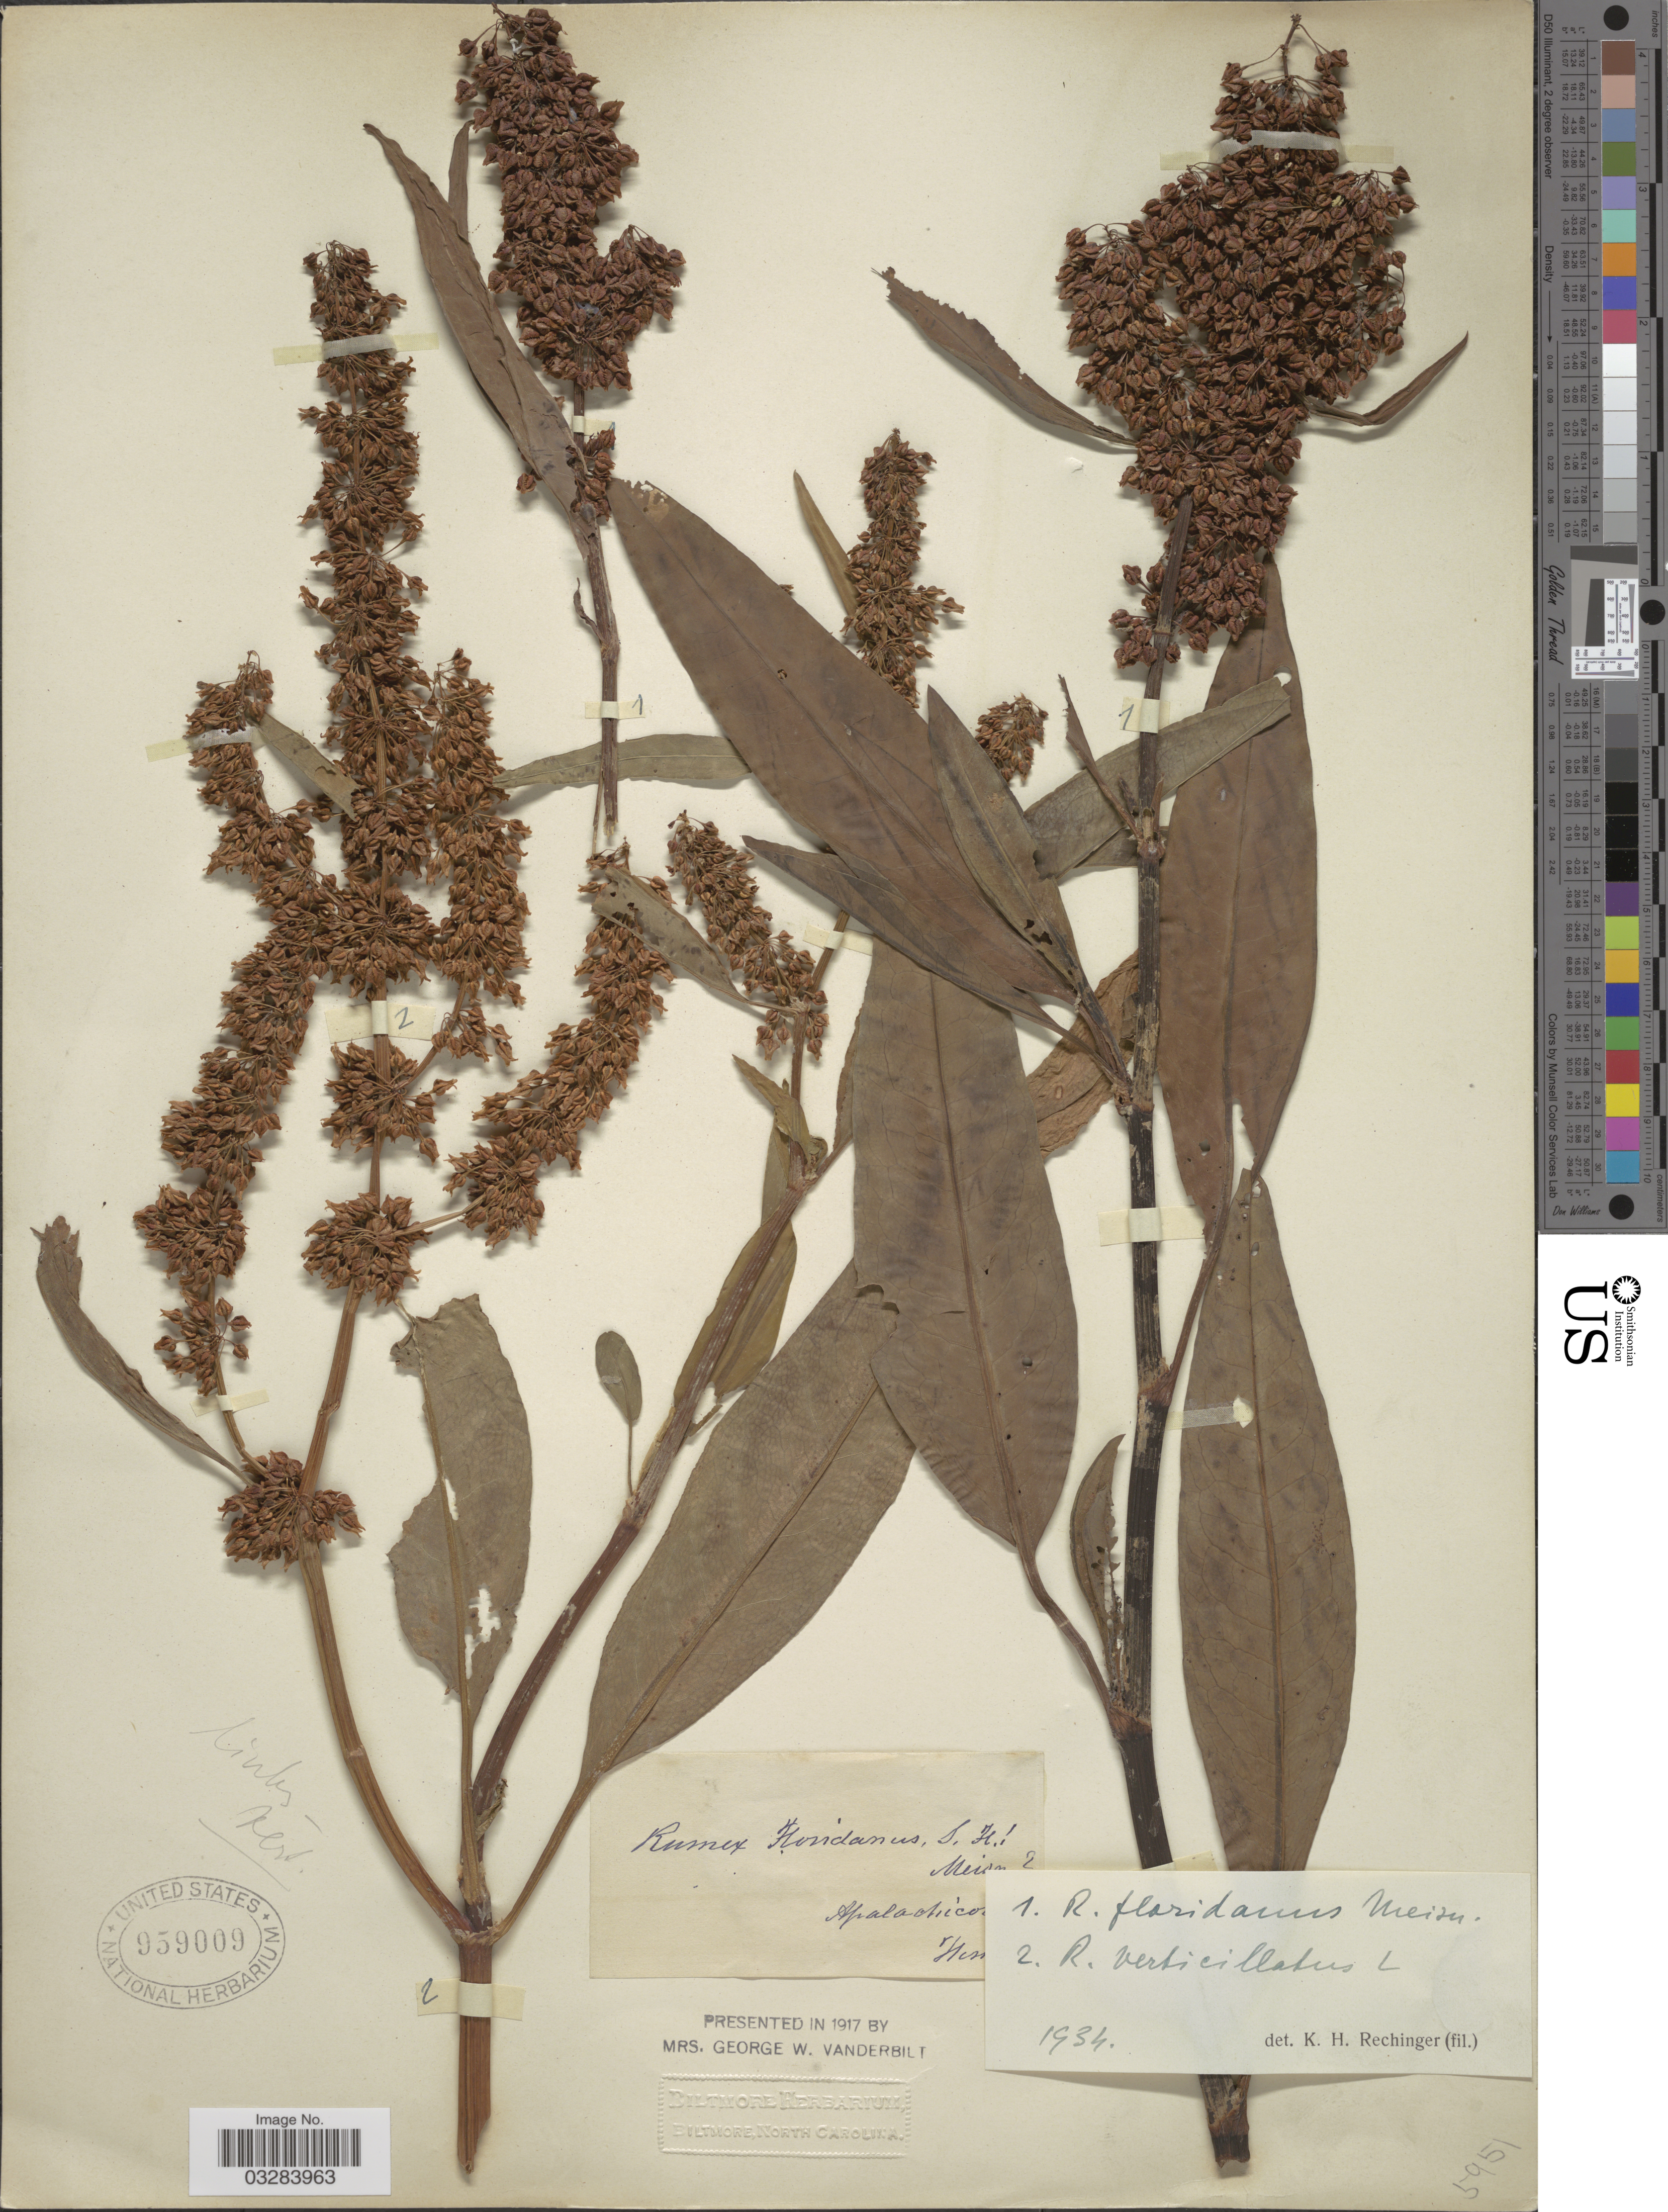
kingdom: Plantae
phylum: Tracheophyta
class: Magnoliopsida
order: Caryophyllales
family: Polygonaceae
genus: Rumex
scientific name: Rumex floridanus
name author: Meisn.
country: United States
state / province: Florida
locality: Apalachicola.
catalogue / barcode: US 959009